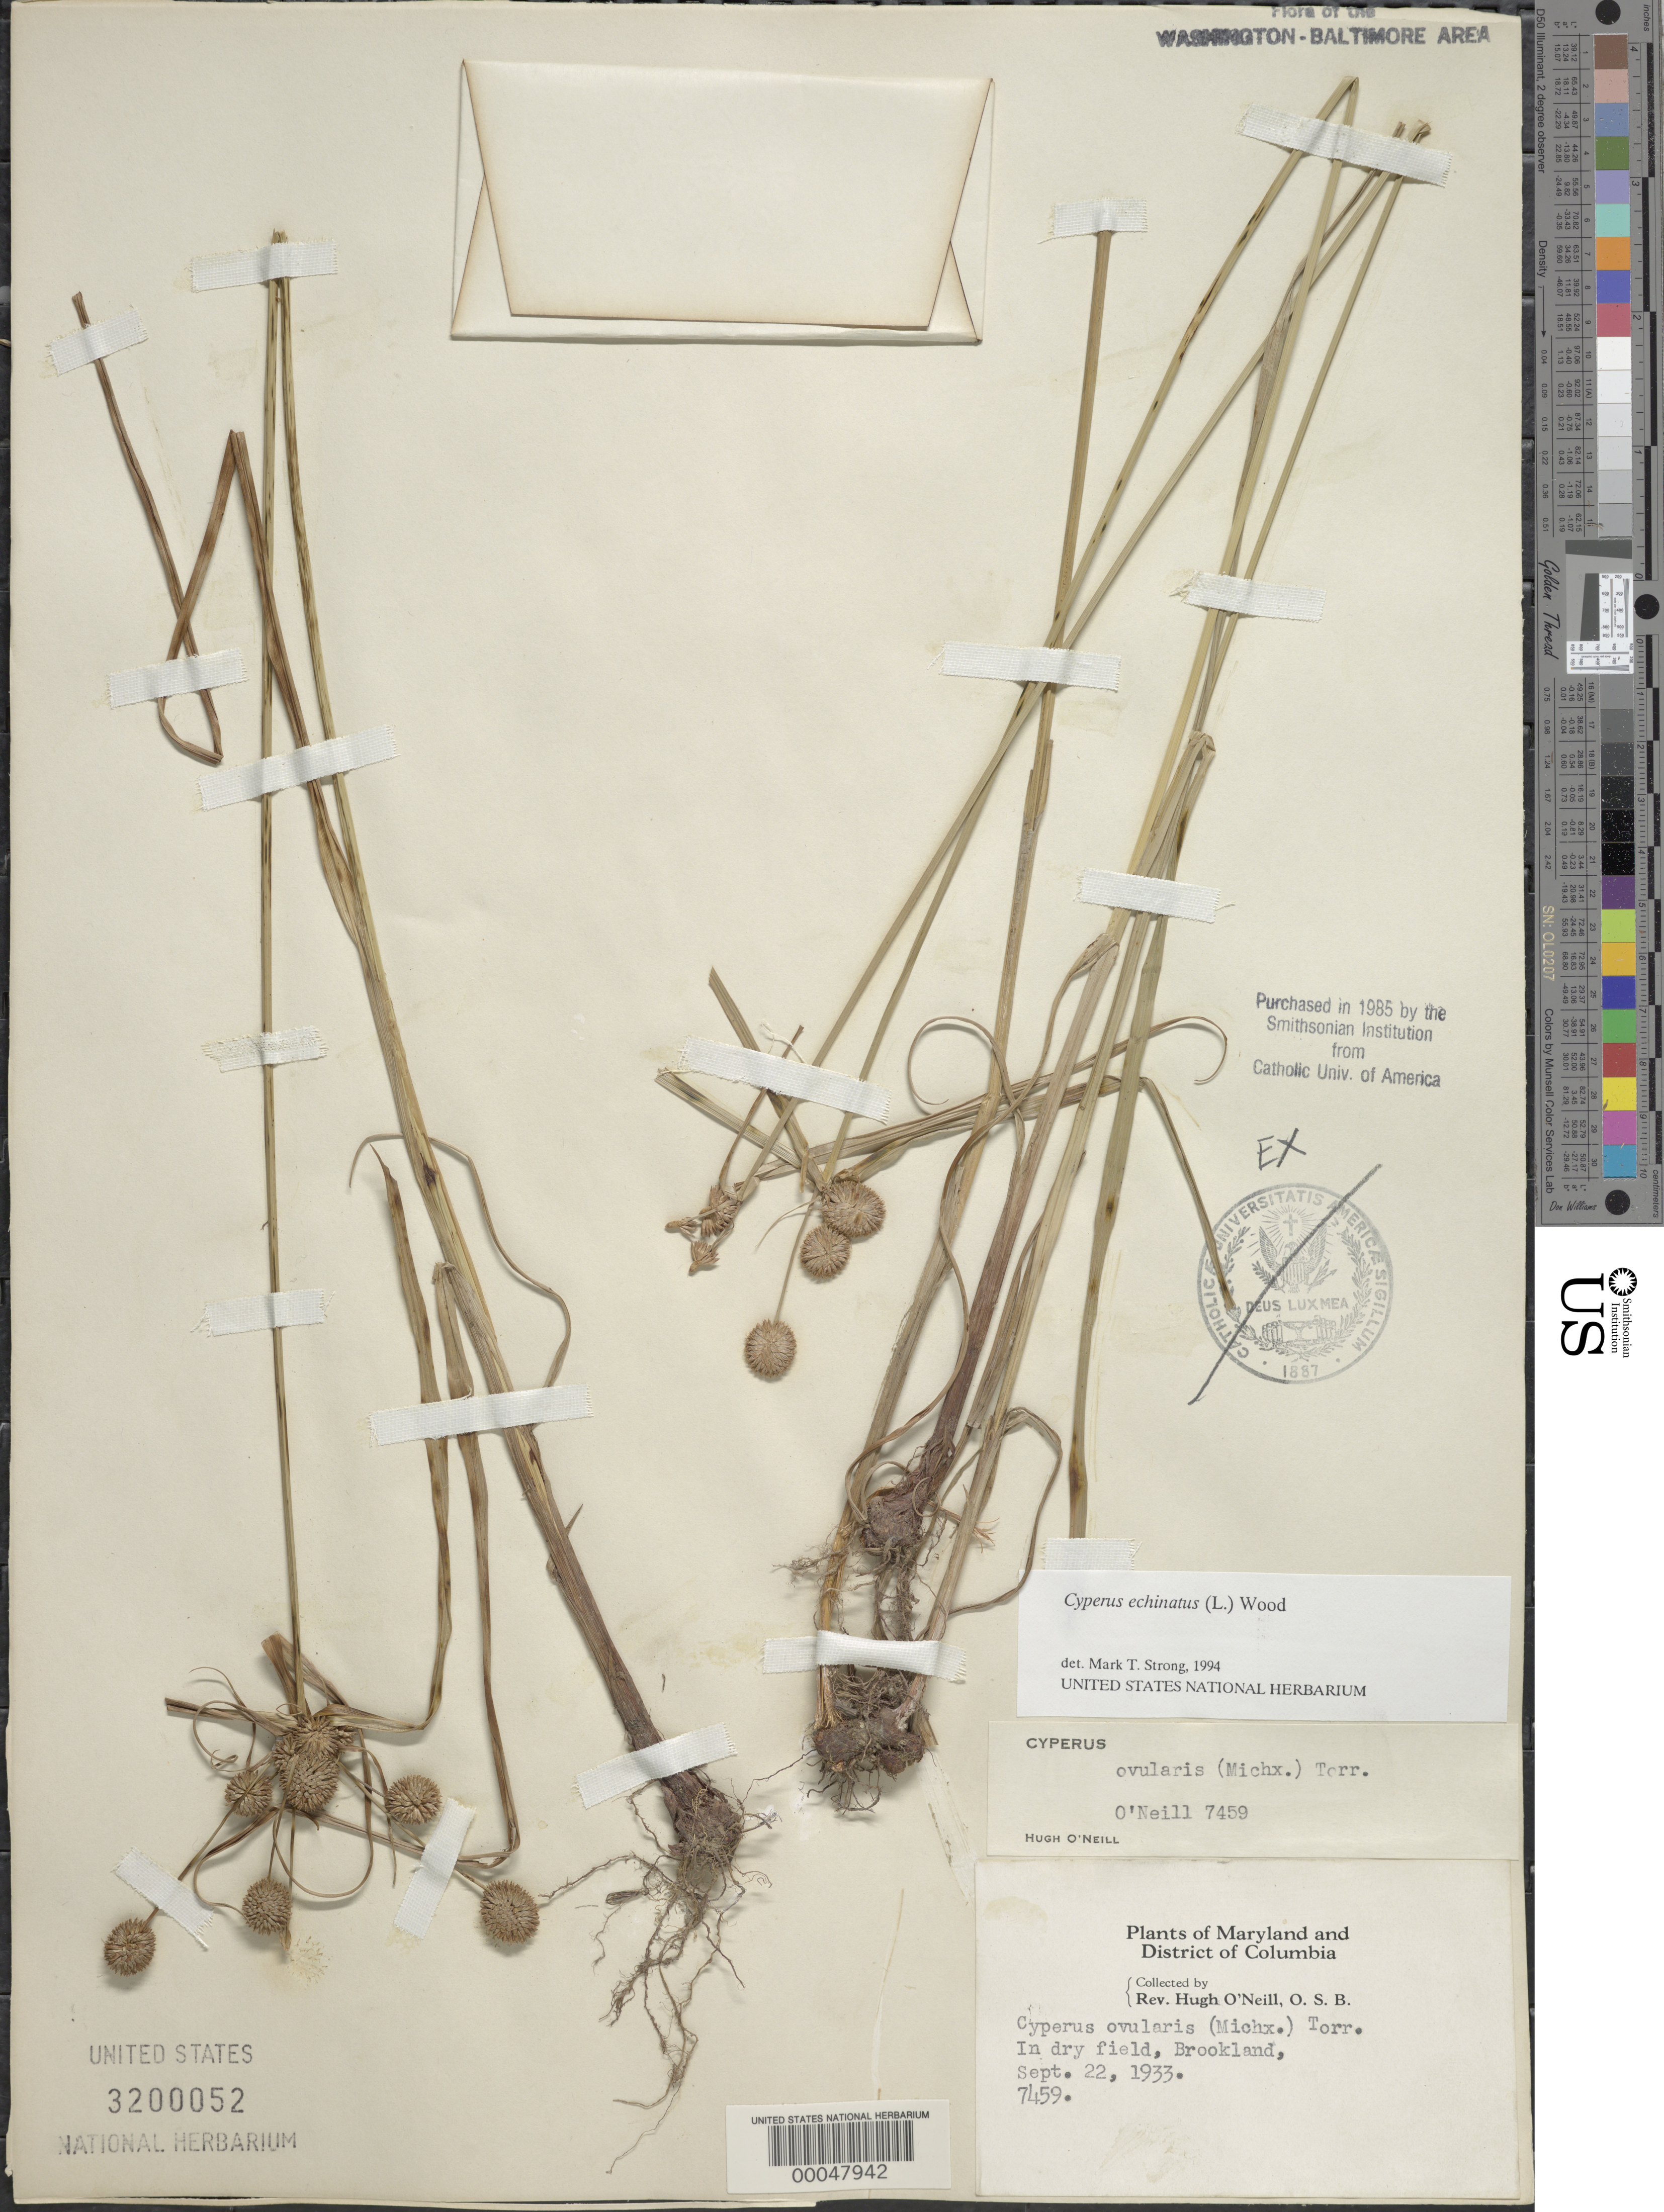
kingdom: Plantae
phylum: Tracheophyta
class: Liliopsida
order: Poales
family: Cyperaceae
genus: Cyperus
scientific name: Cyperus echinatus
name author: (L.) Alph. Wood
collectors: H. O'Neill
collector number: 7459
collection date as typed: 22 Sep 1933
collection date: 1933-09-22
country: United States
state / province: District of Columbia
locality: Brookland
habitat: In a dry field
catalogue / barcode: US 3200052